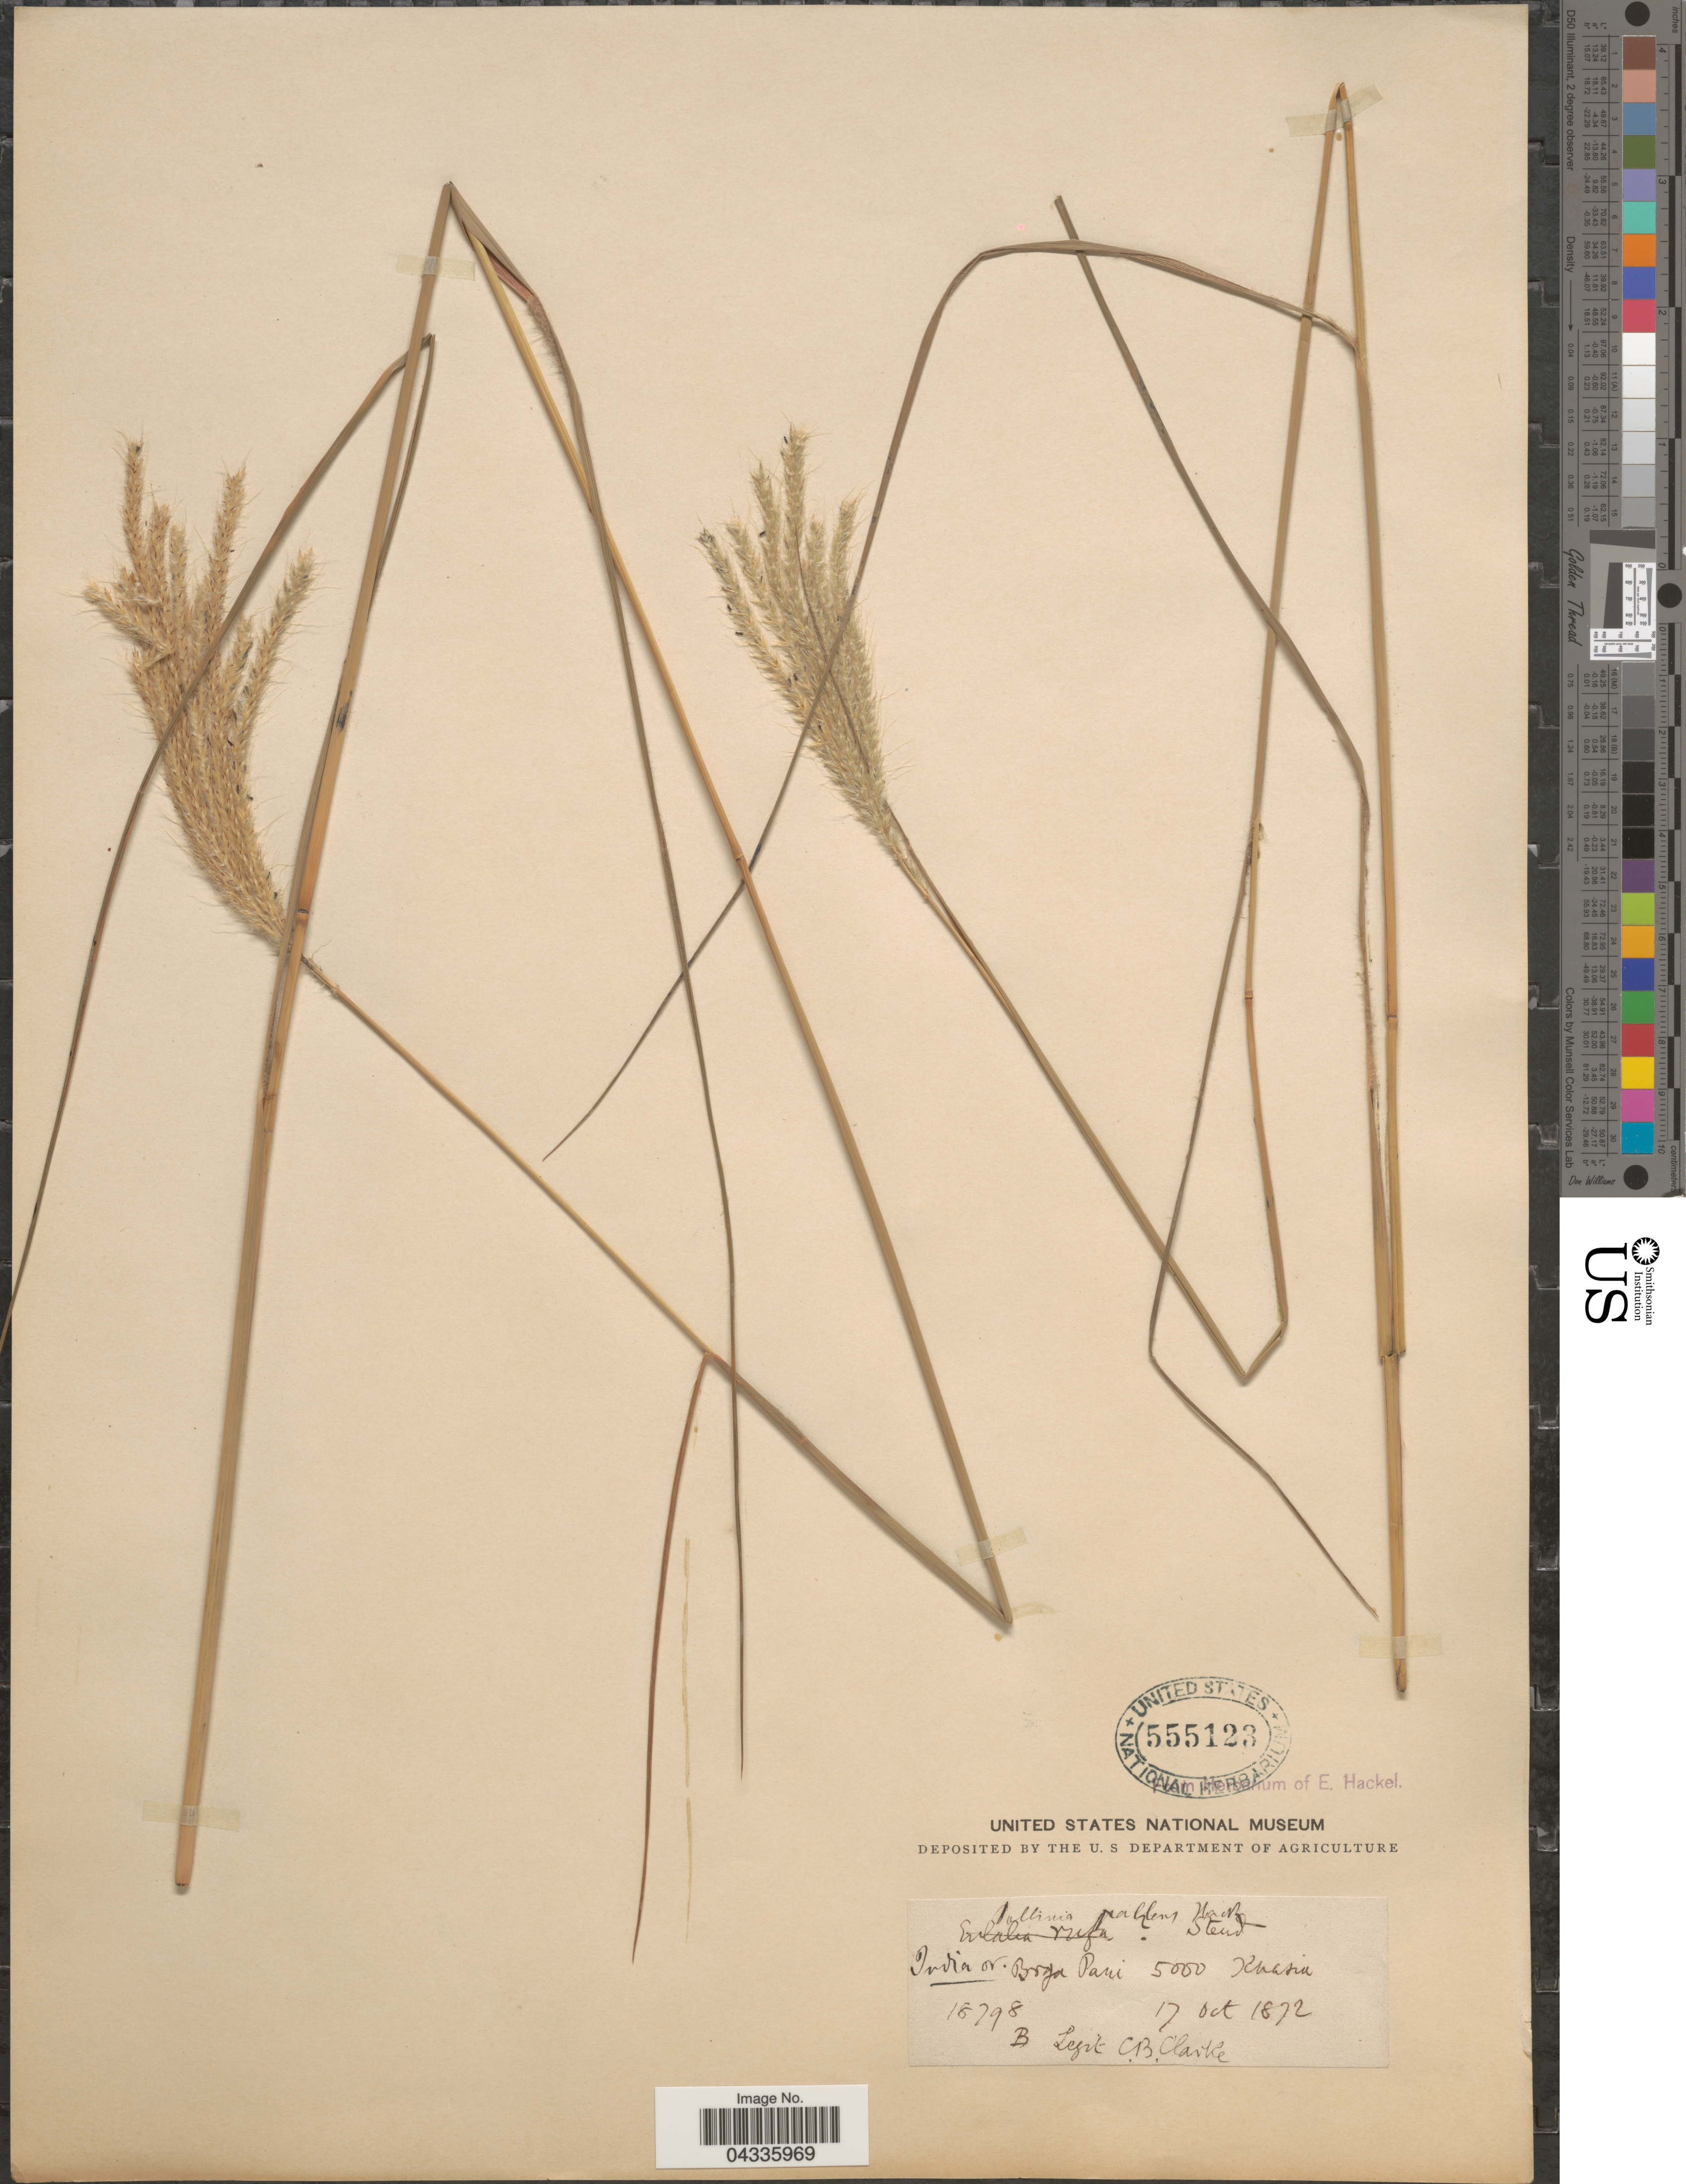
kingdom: Plantae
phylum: Tracheophyta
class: Liliopsida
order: Poales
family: Poaceae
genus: Eulalia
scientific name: Eulalia pallens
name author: (Hack.) Kuntze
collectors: C. B. Clarke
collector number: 18798B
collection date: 1872-10-17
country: India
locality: India or. Boga Pari. Khasia.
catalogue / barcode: US 555123